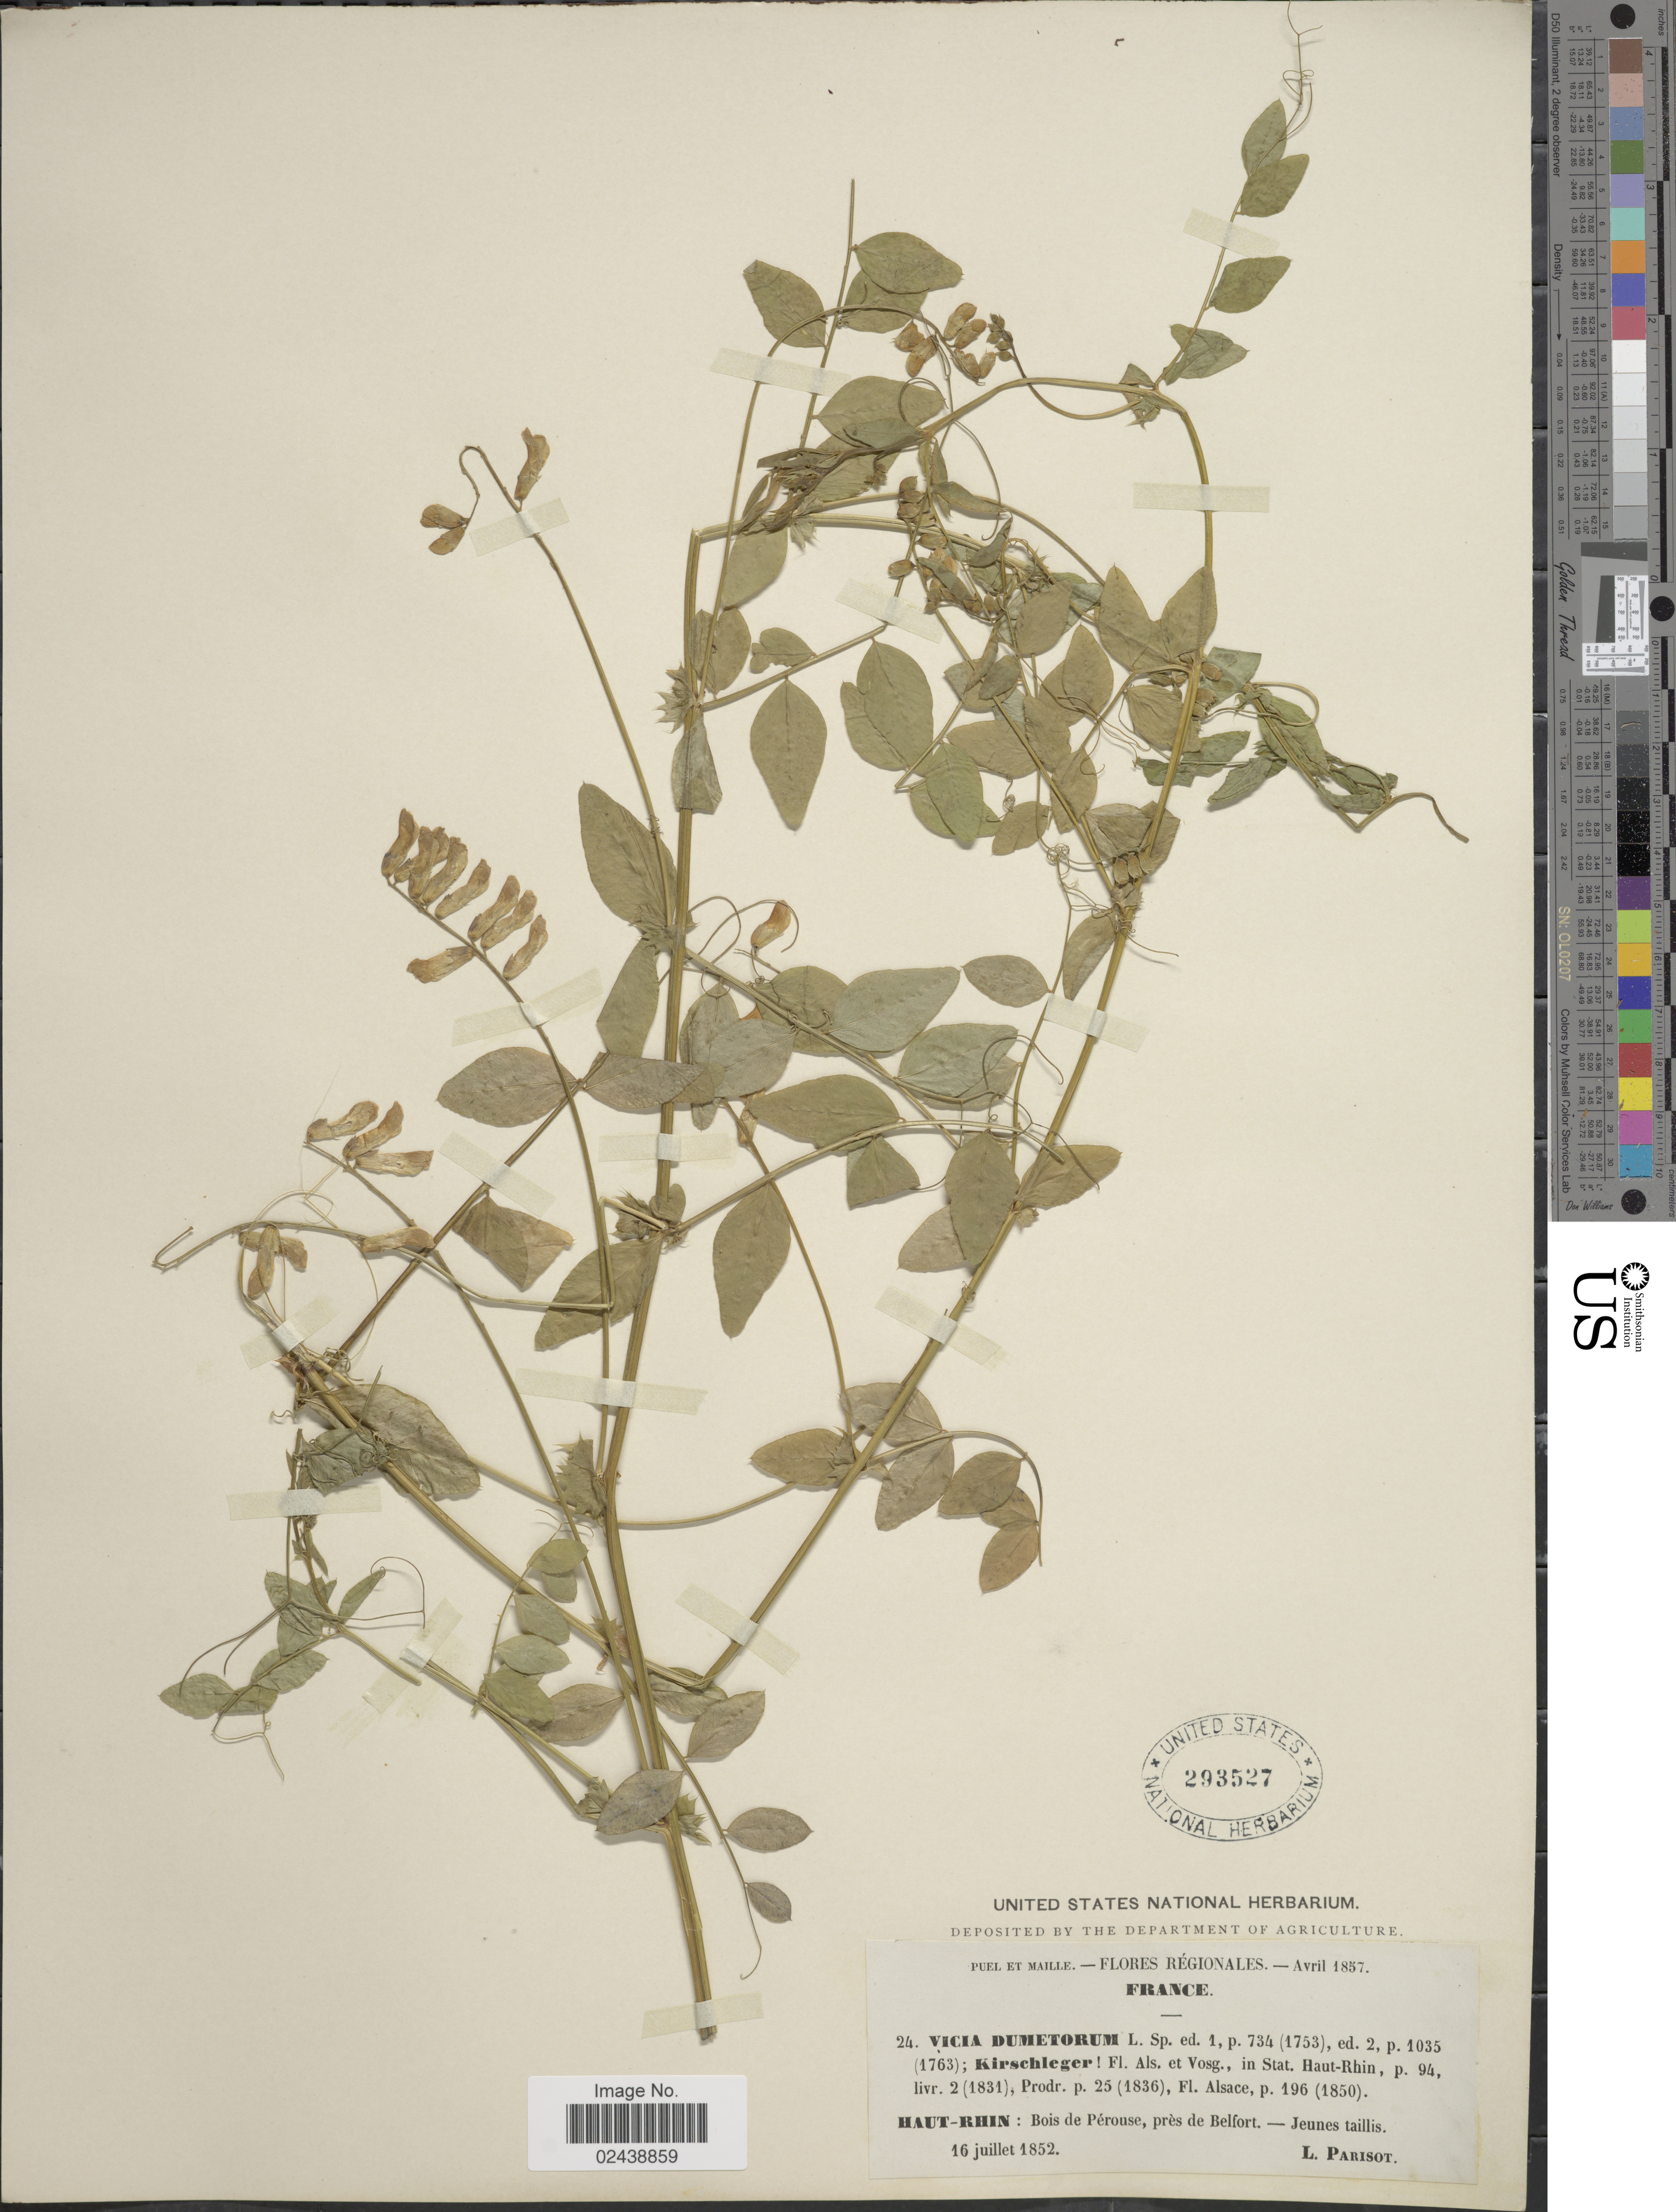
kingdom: Plantae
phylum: Tracheophyta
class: Magnoliopsida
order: Fabales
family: Fabaceae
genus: Vicia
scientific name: Vicia dumetorum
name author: L.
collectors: L. Parisot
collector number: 24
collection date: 1852-07-16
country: France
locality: Haut- Rhin: bois de Perouse, pres de Belfort - Juenes taillis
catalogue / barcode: US 293527